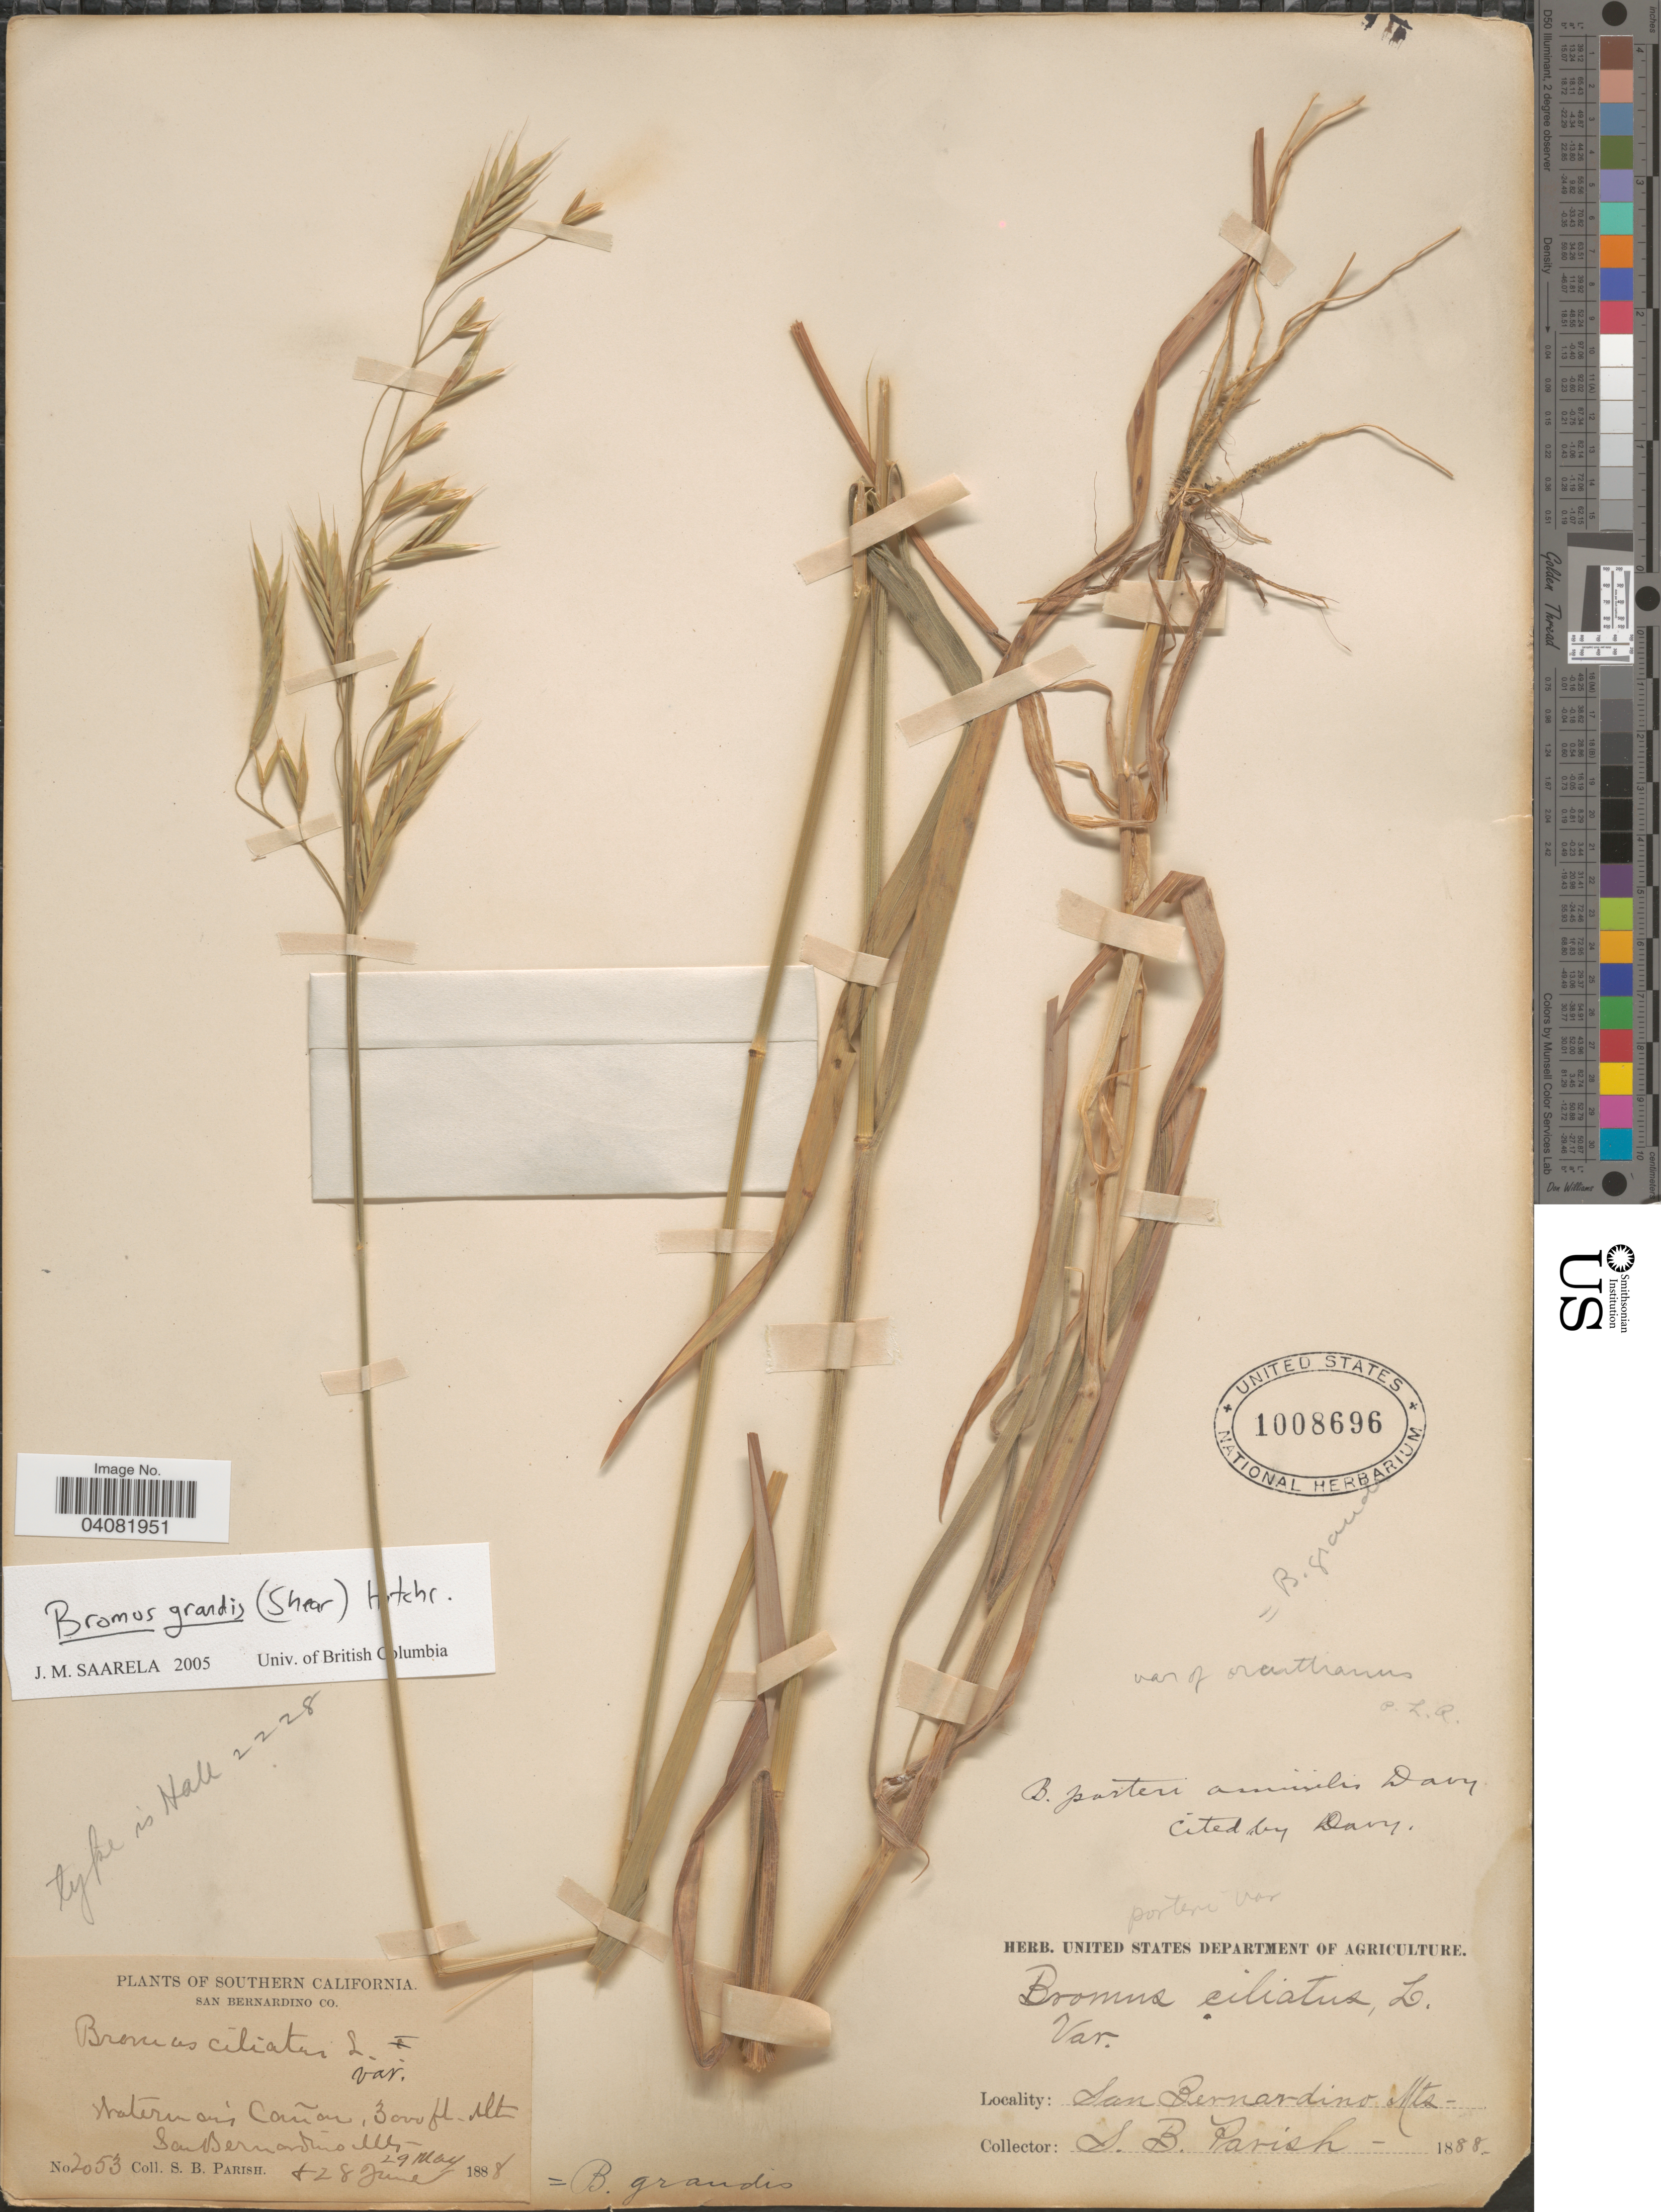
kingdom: Plantae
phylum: Tracheophyta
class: Liliopsida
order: Poales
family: Poaceae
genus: Bromus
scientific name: Bromus grandis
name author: (Shear) Hitchc.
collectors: S. B. Parish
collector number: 2053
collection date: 1888-05-29/1888-06-28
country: United States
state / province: California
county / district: San Bernardino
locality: Southern California. San Bernardino Co. Waterman's Cañon, San Bernardino Mts.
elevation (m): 914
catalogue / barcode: US 1008696